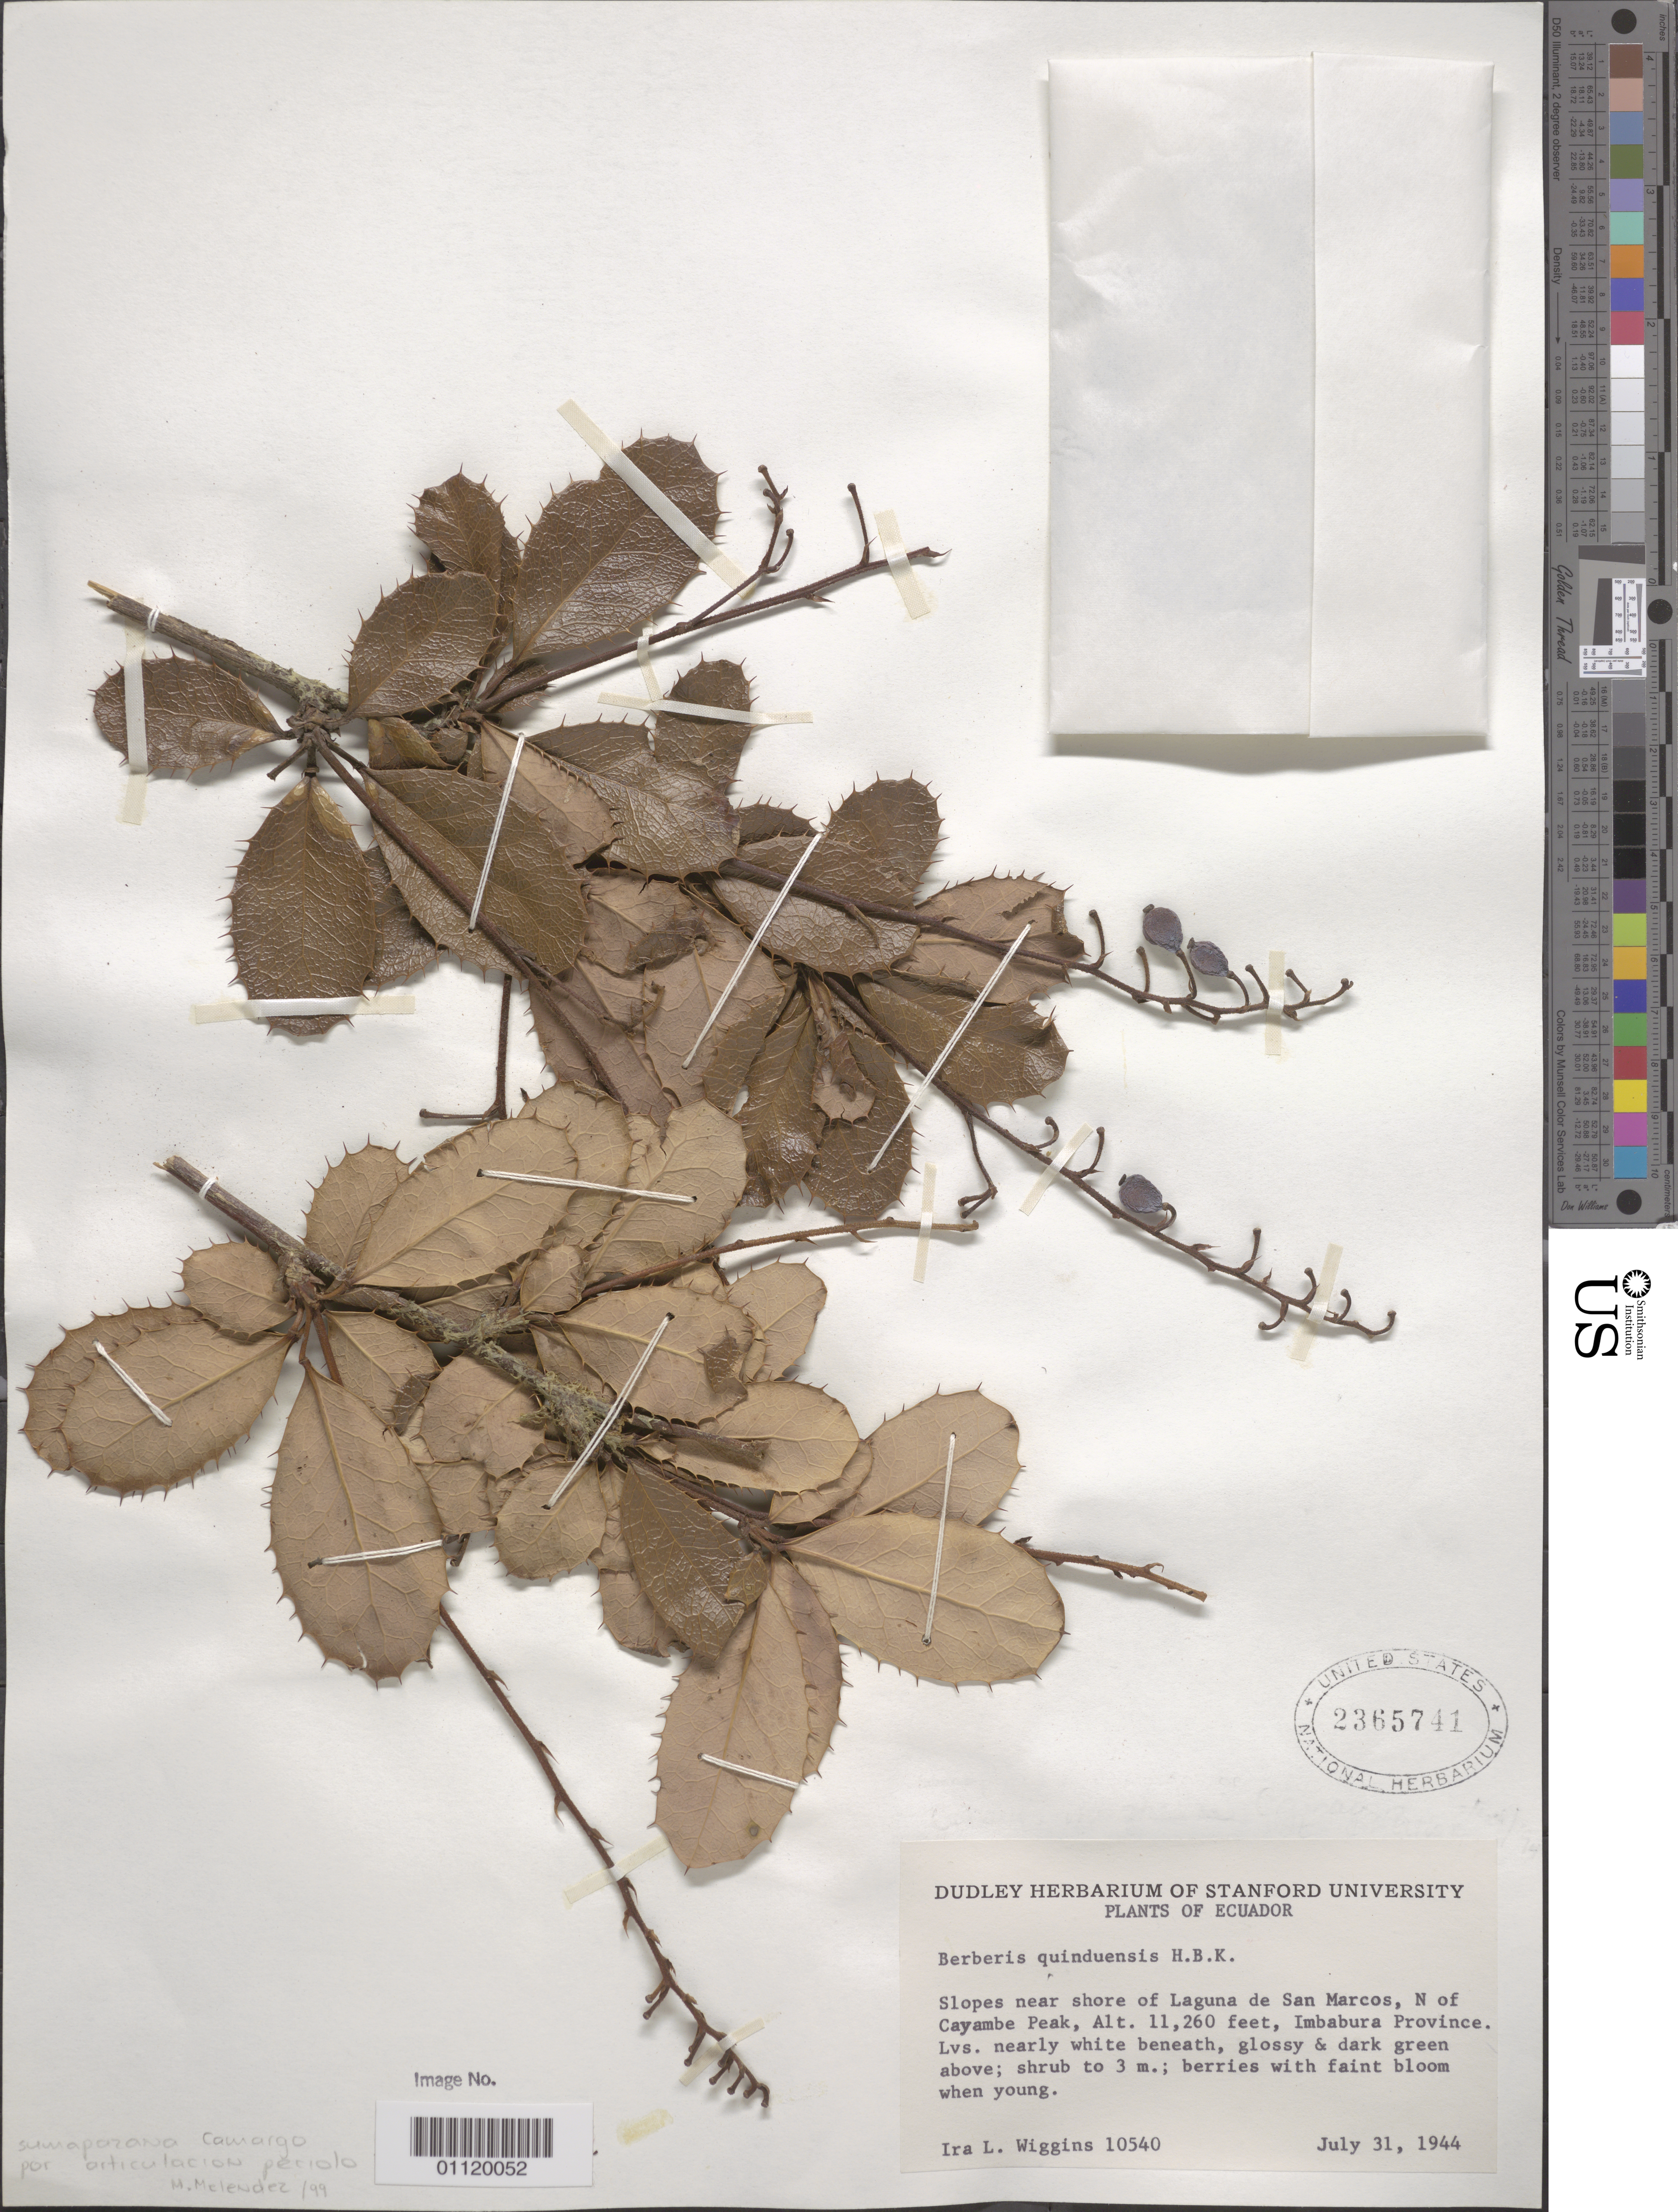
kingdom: Plantae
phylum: Tracheophyta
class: Magnoliopsida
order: Ranunculales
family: Berberidaceae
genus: Berberis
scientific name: Berberis quindiuensis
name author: Kunth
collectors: I. L. Wiggins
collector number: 10540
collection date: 1944-07-31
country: Ecuador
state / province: Imbabura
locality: Slopes near shore of Laguna de San Marcos, north of Cayambe Peak.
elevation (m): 11260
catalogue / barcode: US 2365741